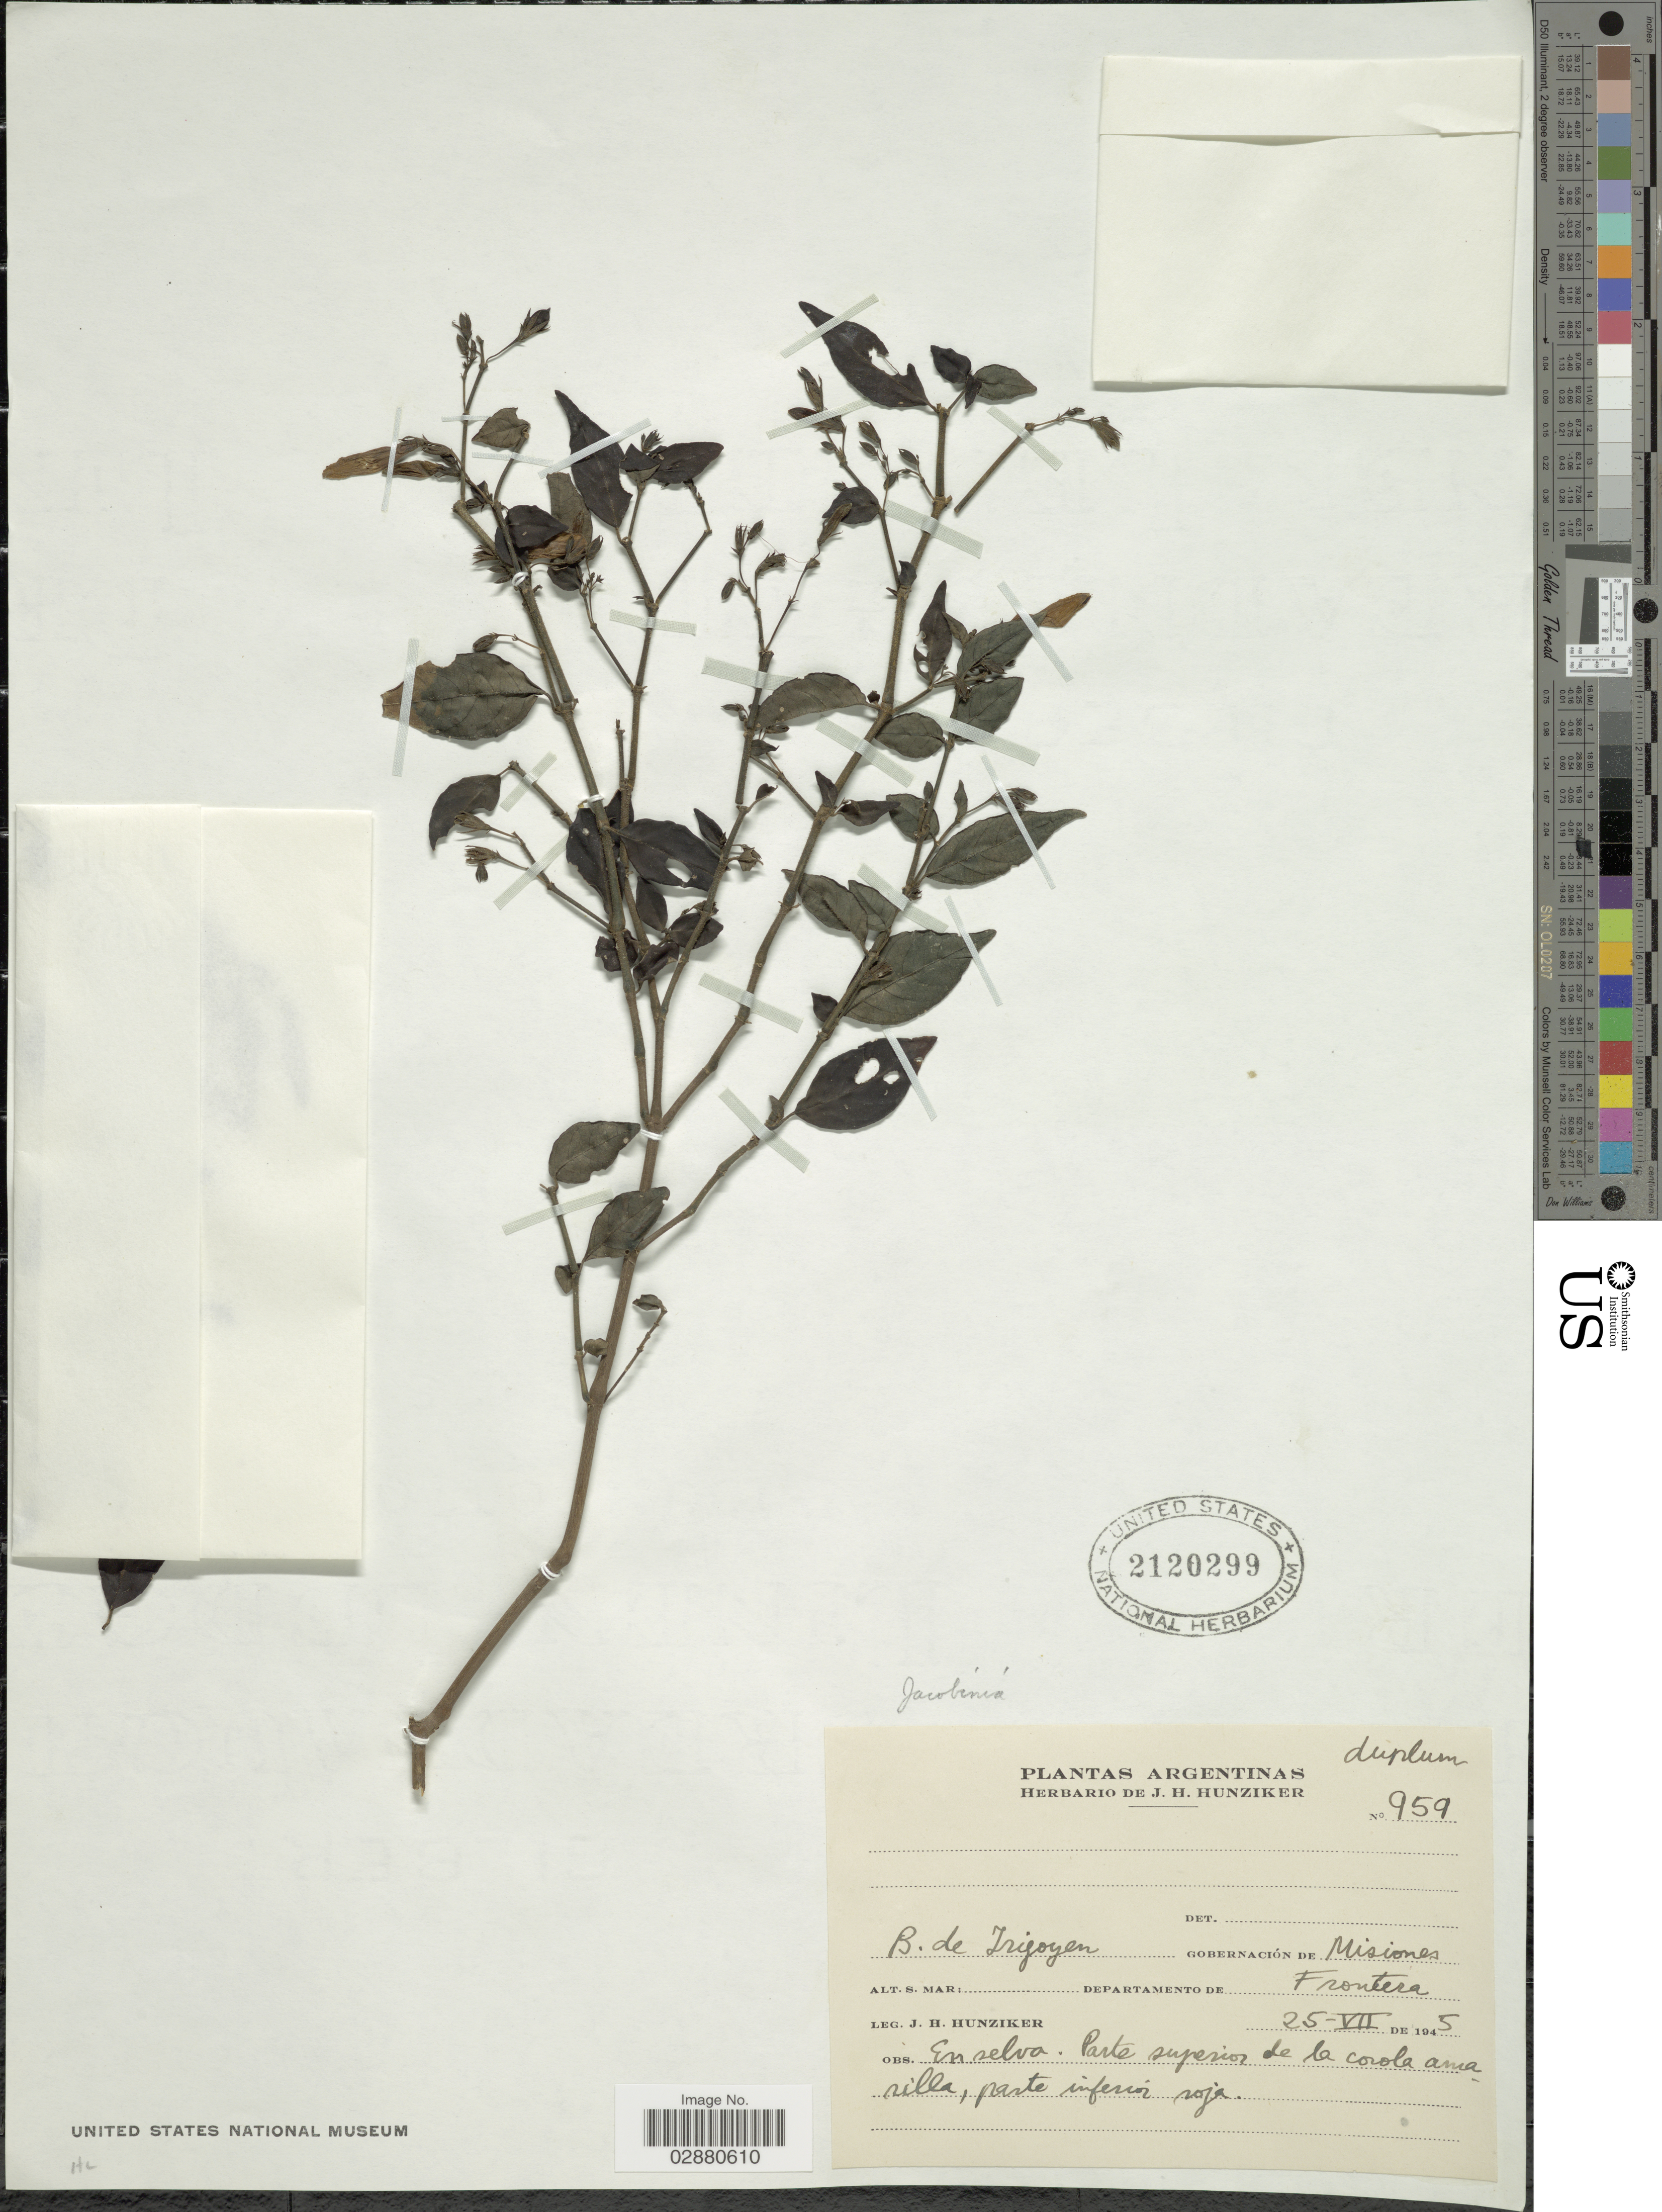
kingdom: Plantae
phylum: Tracheophyta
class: Magnoliopsida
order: Lamiales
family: Acanthaceae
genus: Justicia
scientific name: Justicia rizzinii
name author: Wassh. & J.R.I. Wood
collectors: J. H. Hunziker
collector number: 959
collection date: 1945-07-25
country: Argentina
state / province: Misiones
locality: B. de Irigoyen. Gobernacíon de Misiones. Departamento de Frontera.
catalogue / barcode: US 2120299